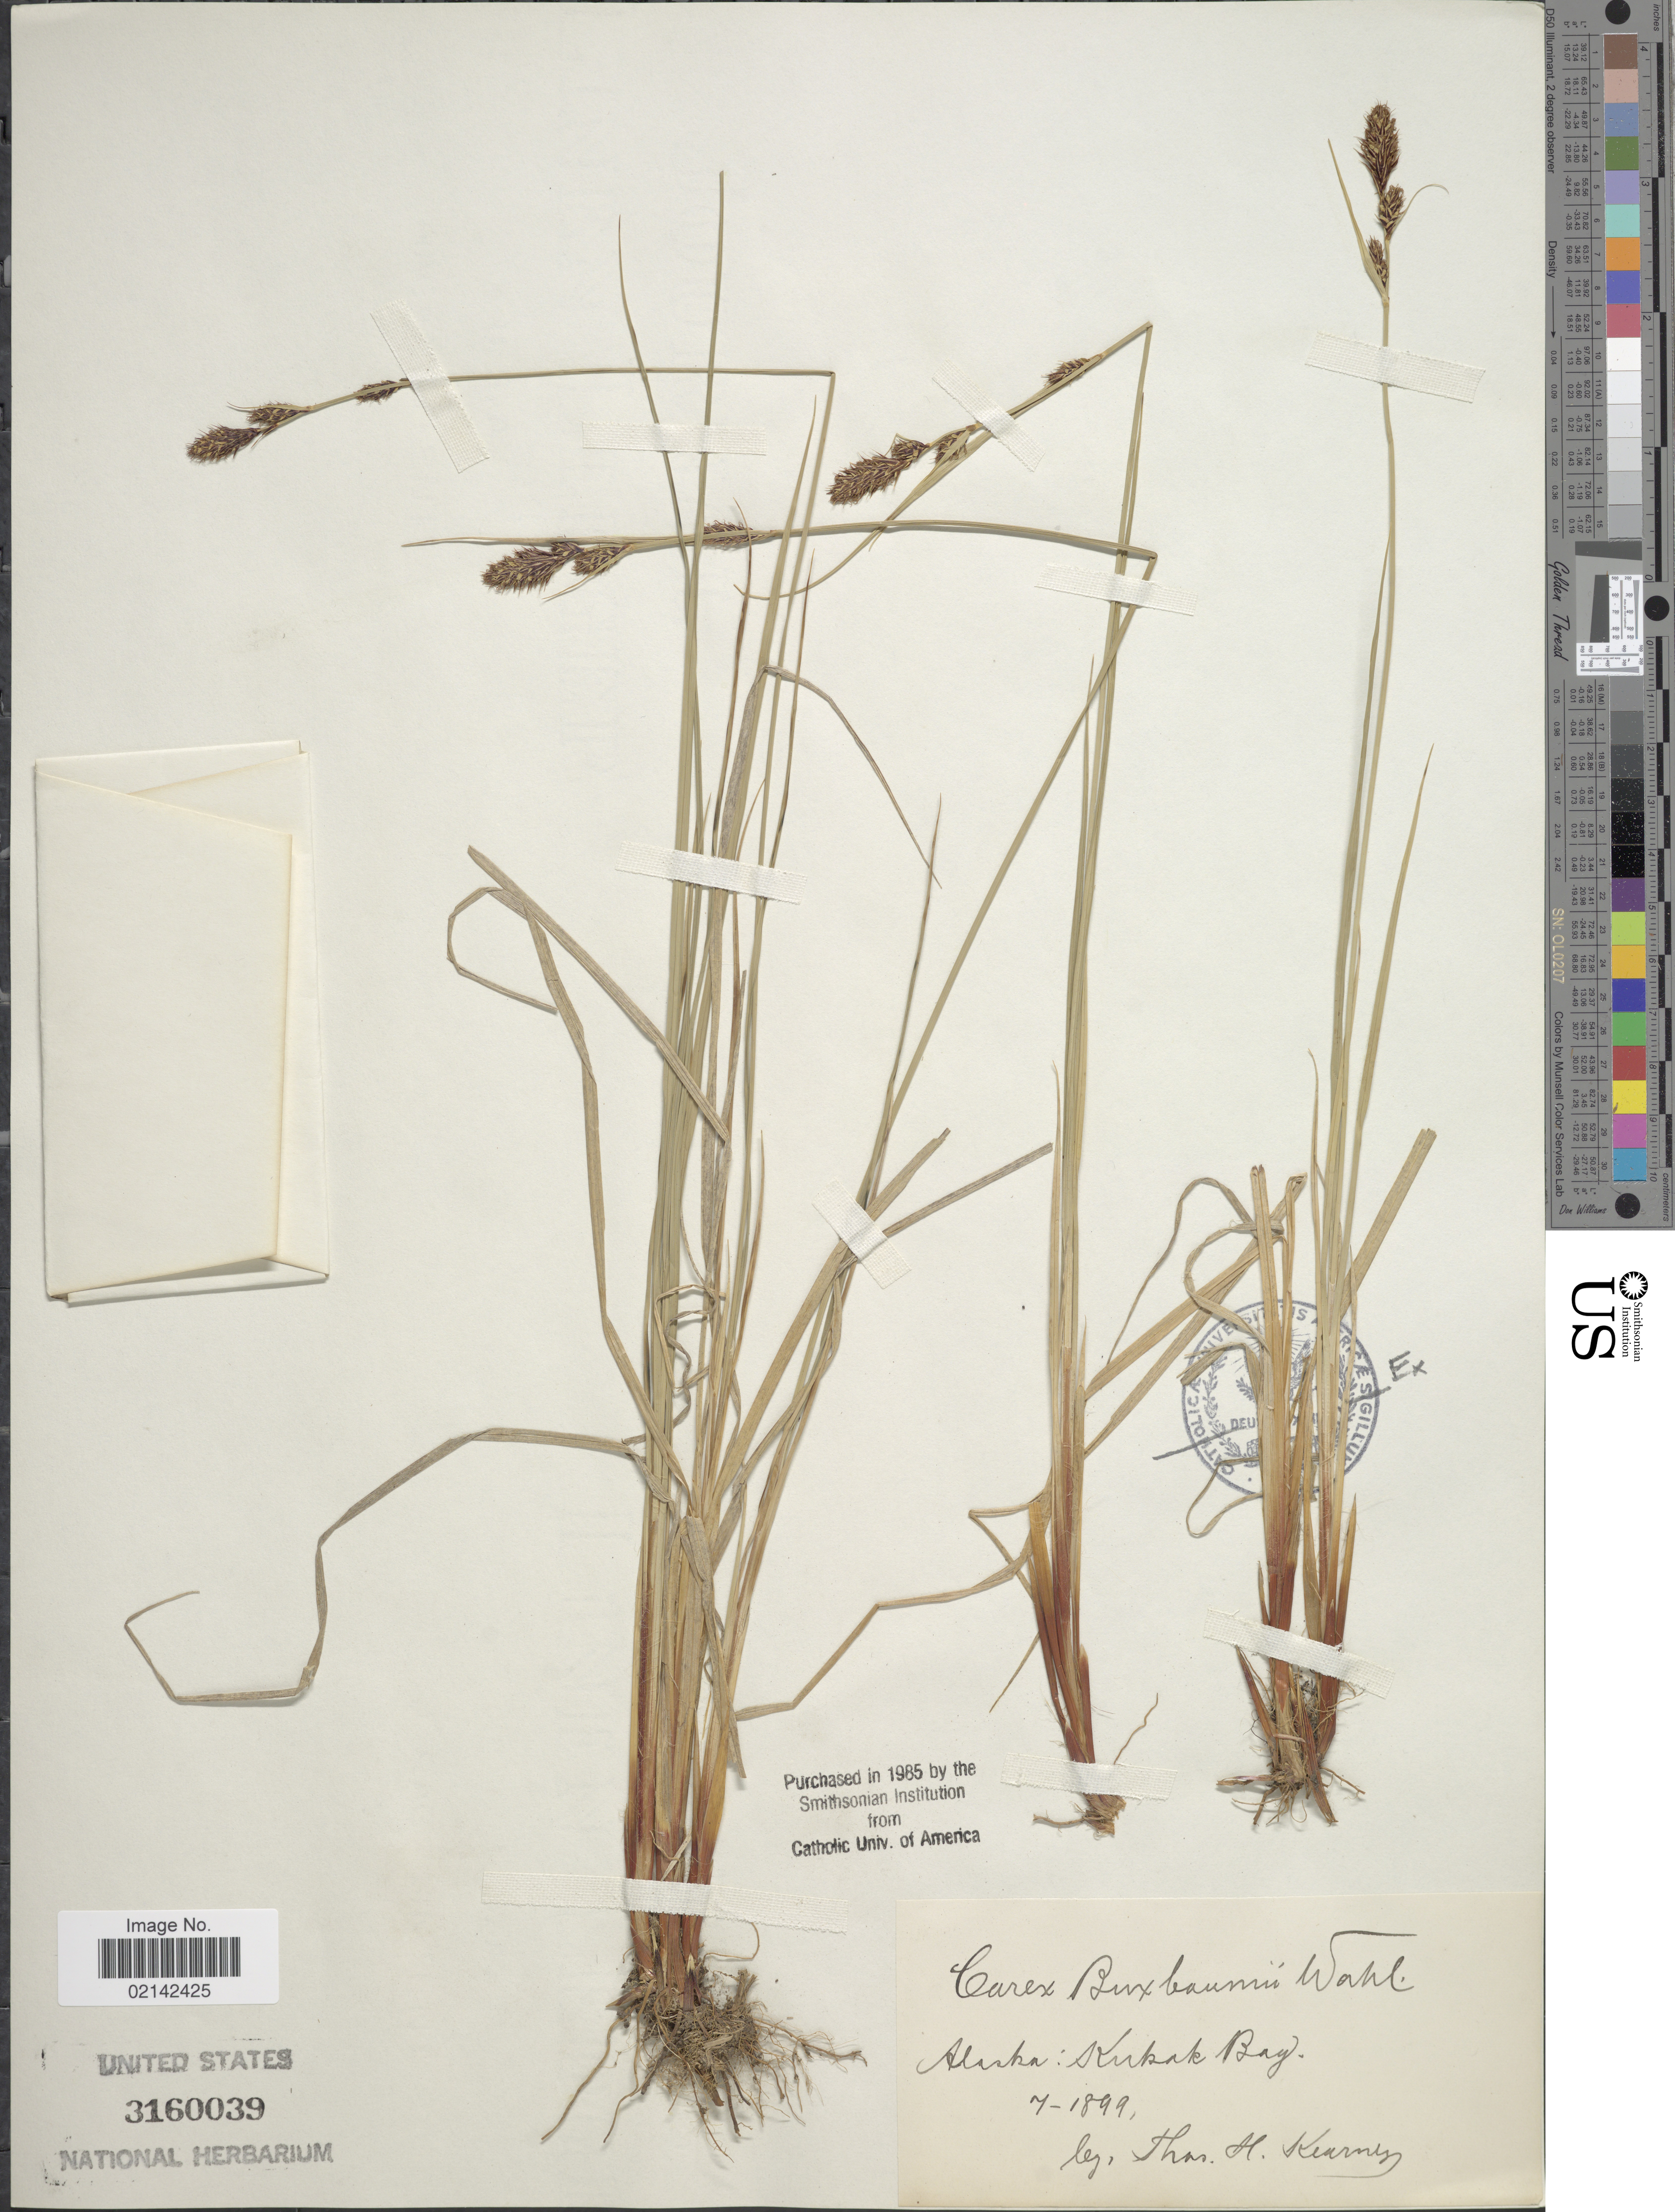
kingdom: Plantae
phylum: Tracheophyta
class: Liliopsida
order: Poales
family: Cyperaceae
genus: Carex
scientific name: Carex buxbaumii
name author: Wahlenb.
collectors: T. H. Kearney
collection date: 1899-07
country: United States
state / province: Alaska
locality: Kukak Bay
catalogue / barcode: US 3160039